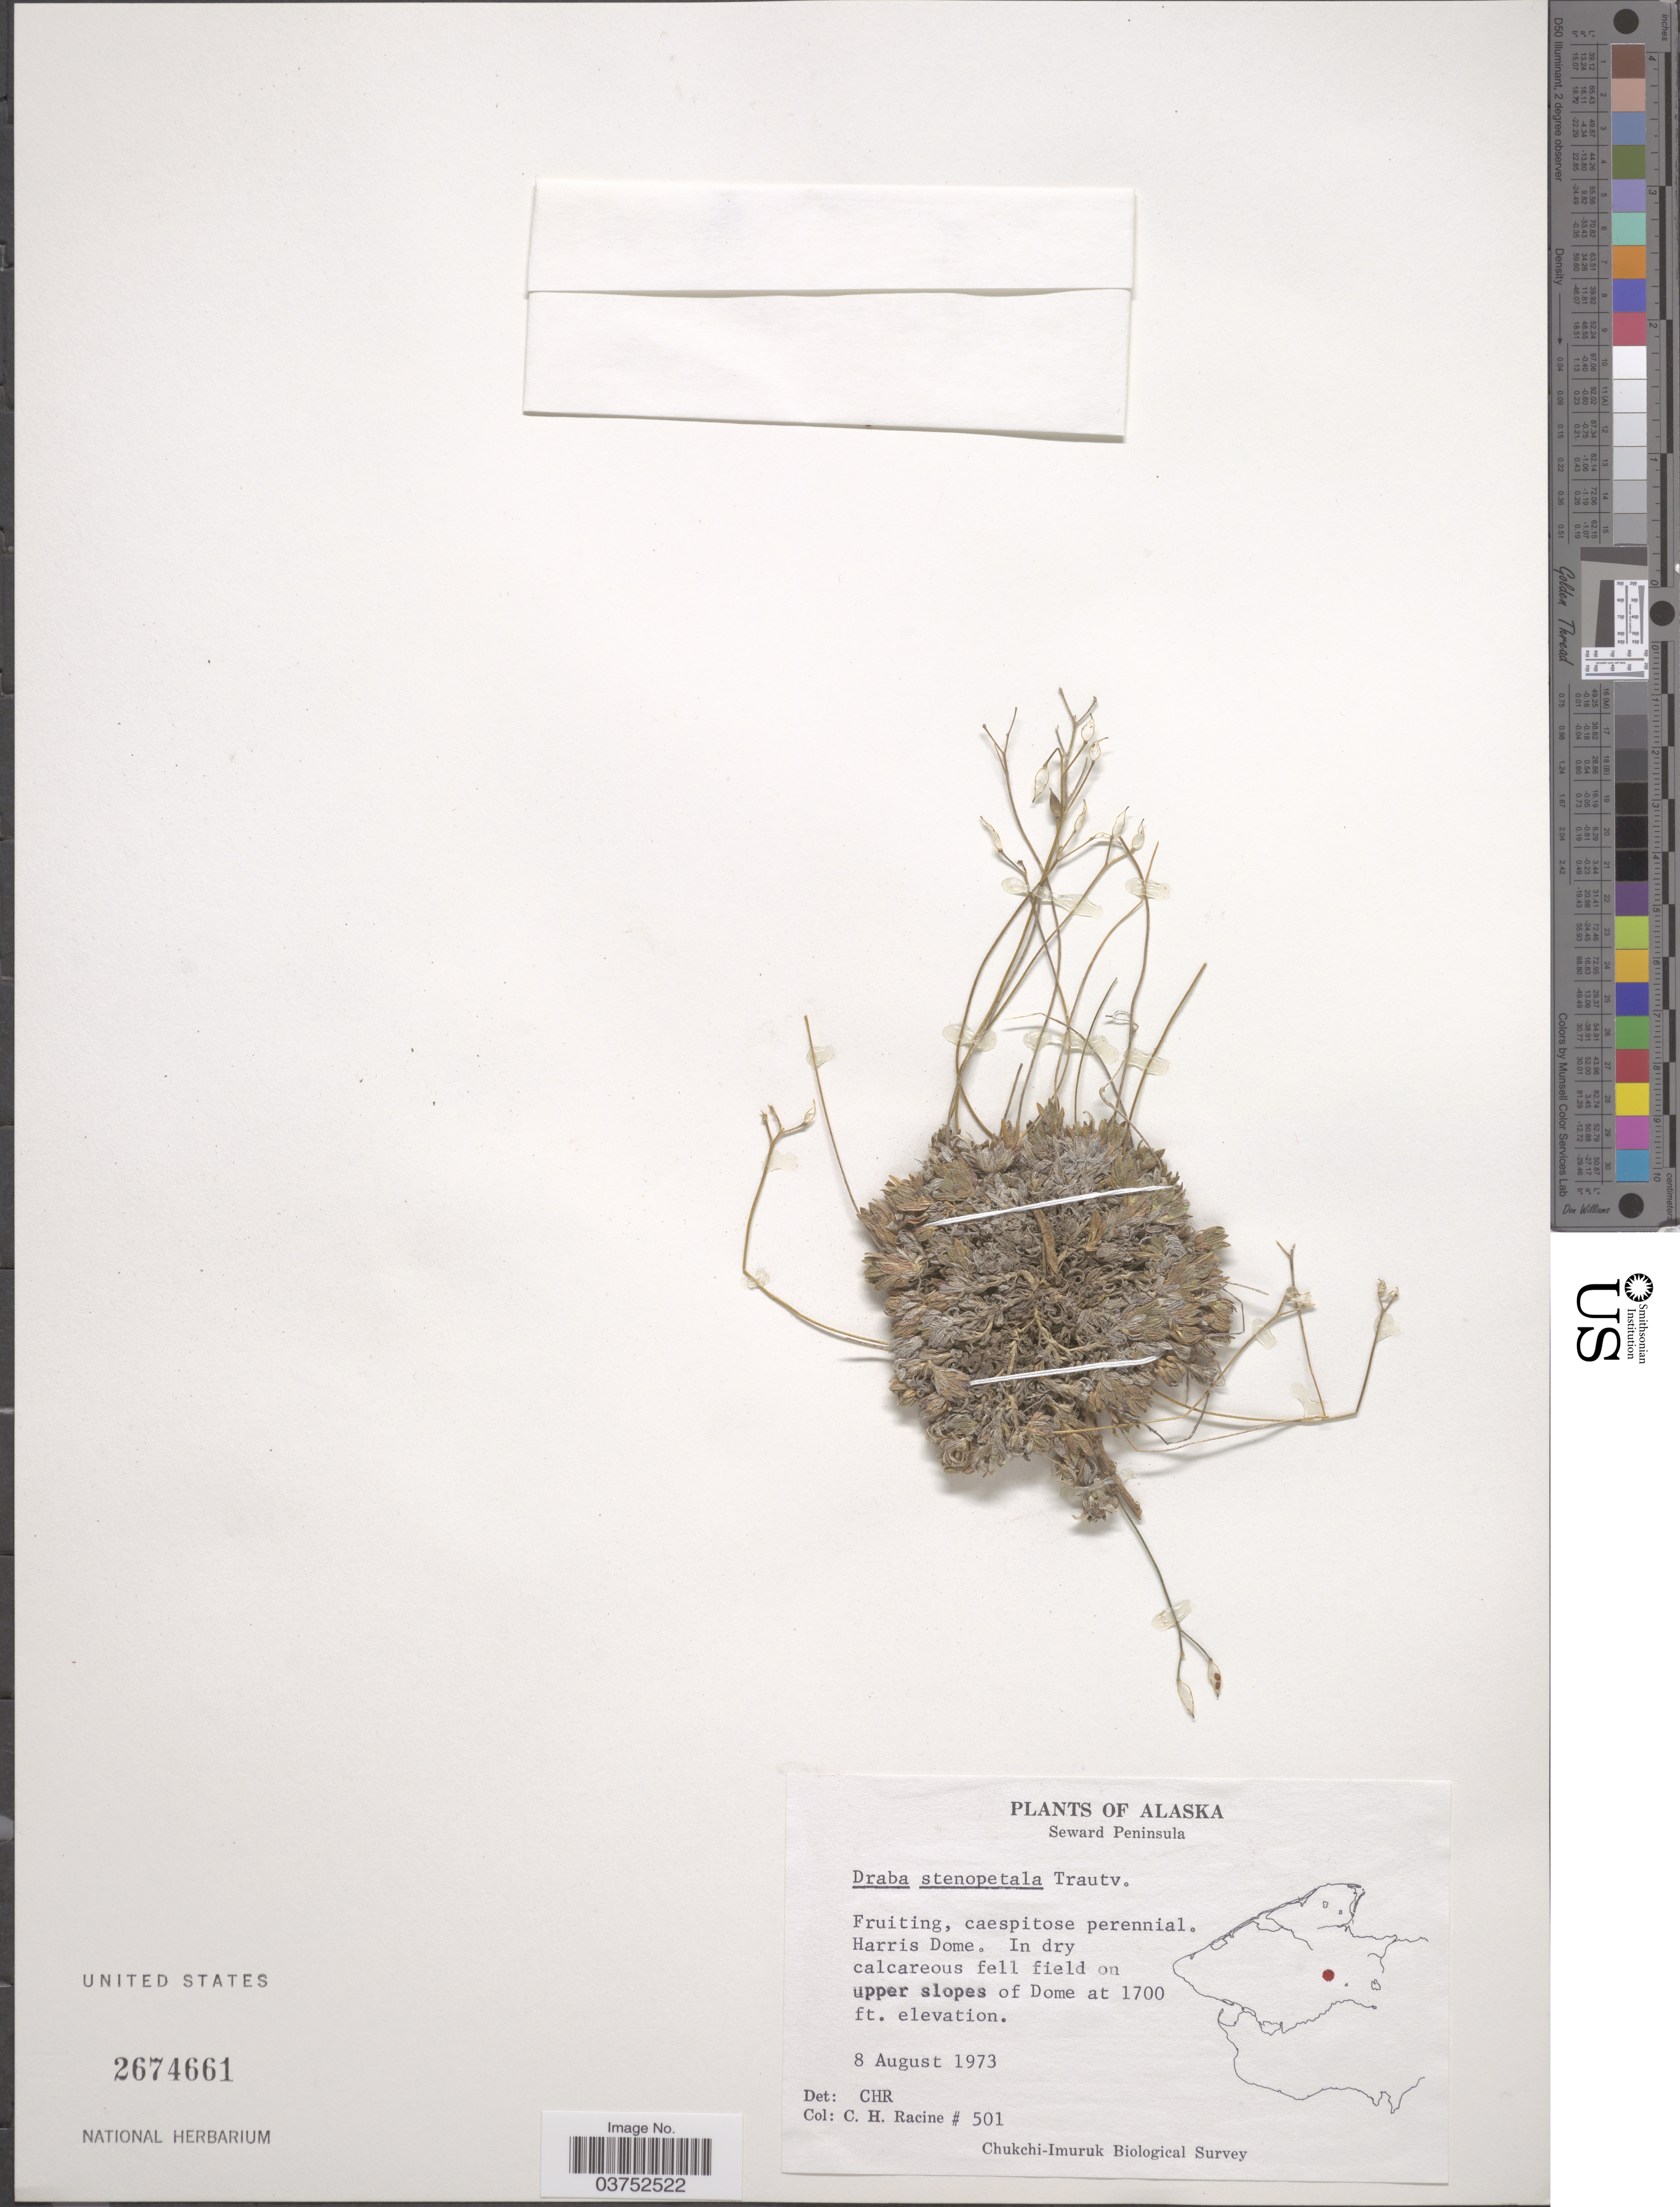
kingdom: Plantae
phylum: Tracheophyta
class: Magnoliopsida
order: Brassicales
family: Brassicaceae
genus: Draba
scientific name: Draba stenopetala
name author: Trautv.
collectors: C. Racine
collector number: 501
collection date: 1973-08-08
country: United States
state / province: Alaska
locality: Seward Peninsula. Harris Dome. Upper slopes of Dome.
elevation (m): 518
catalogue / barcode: US 2674661